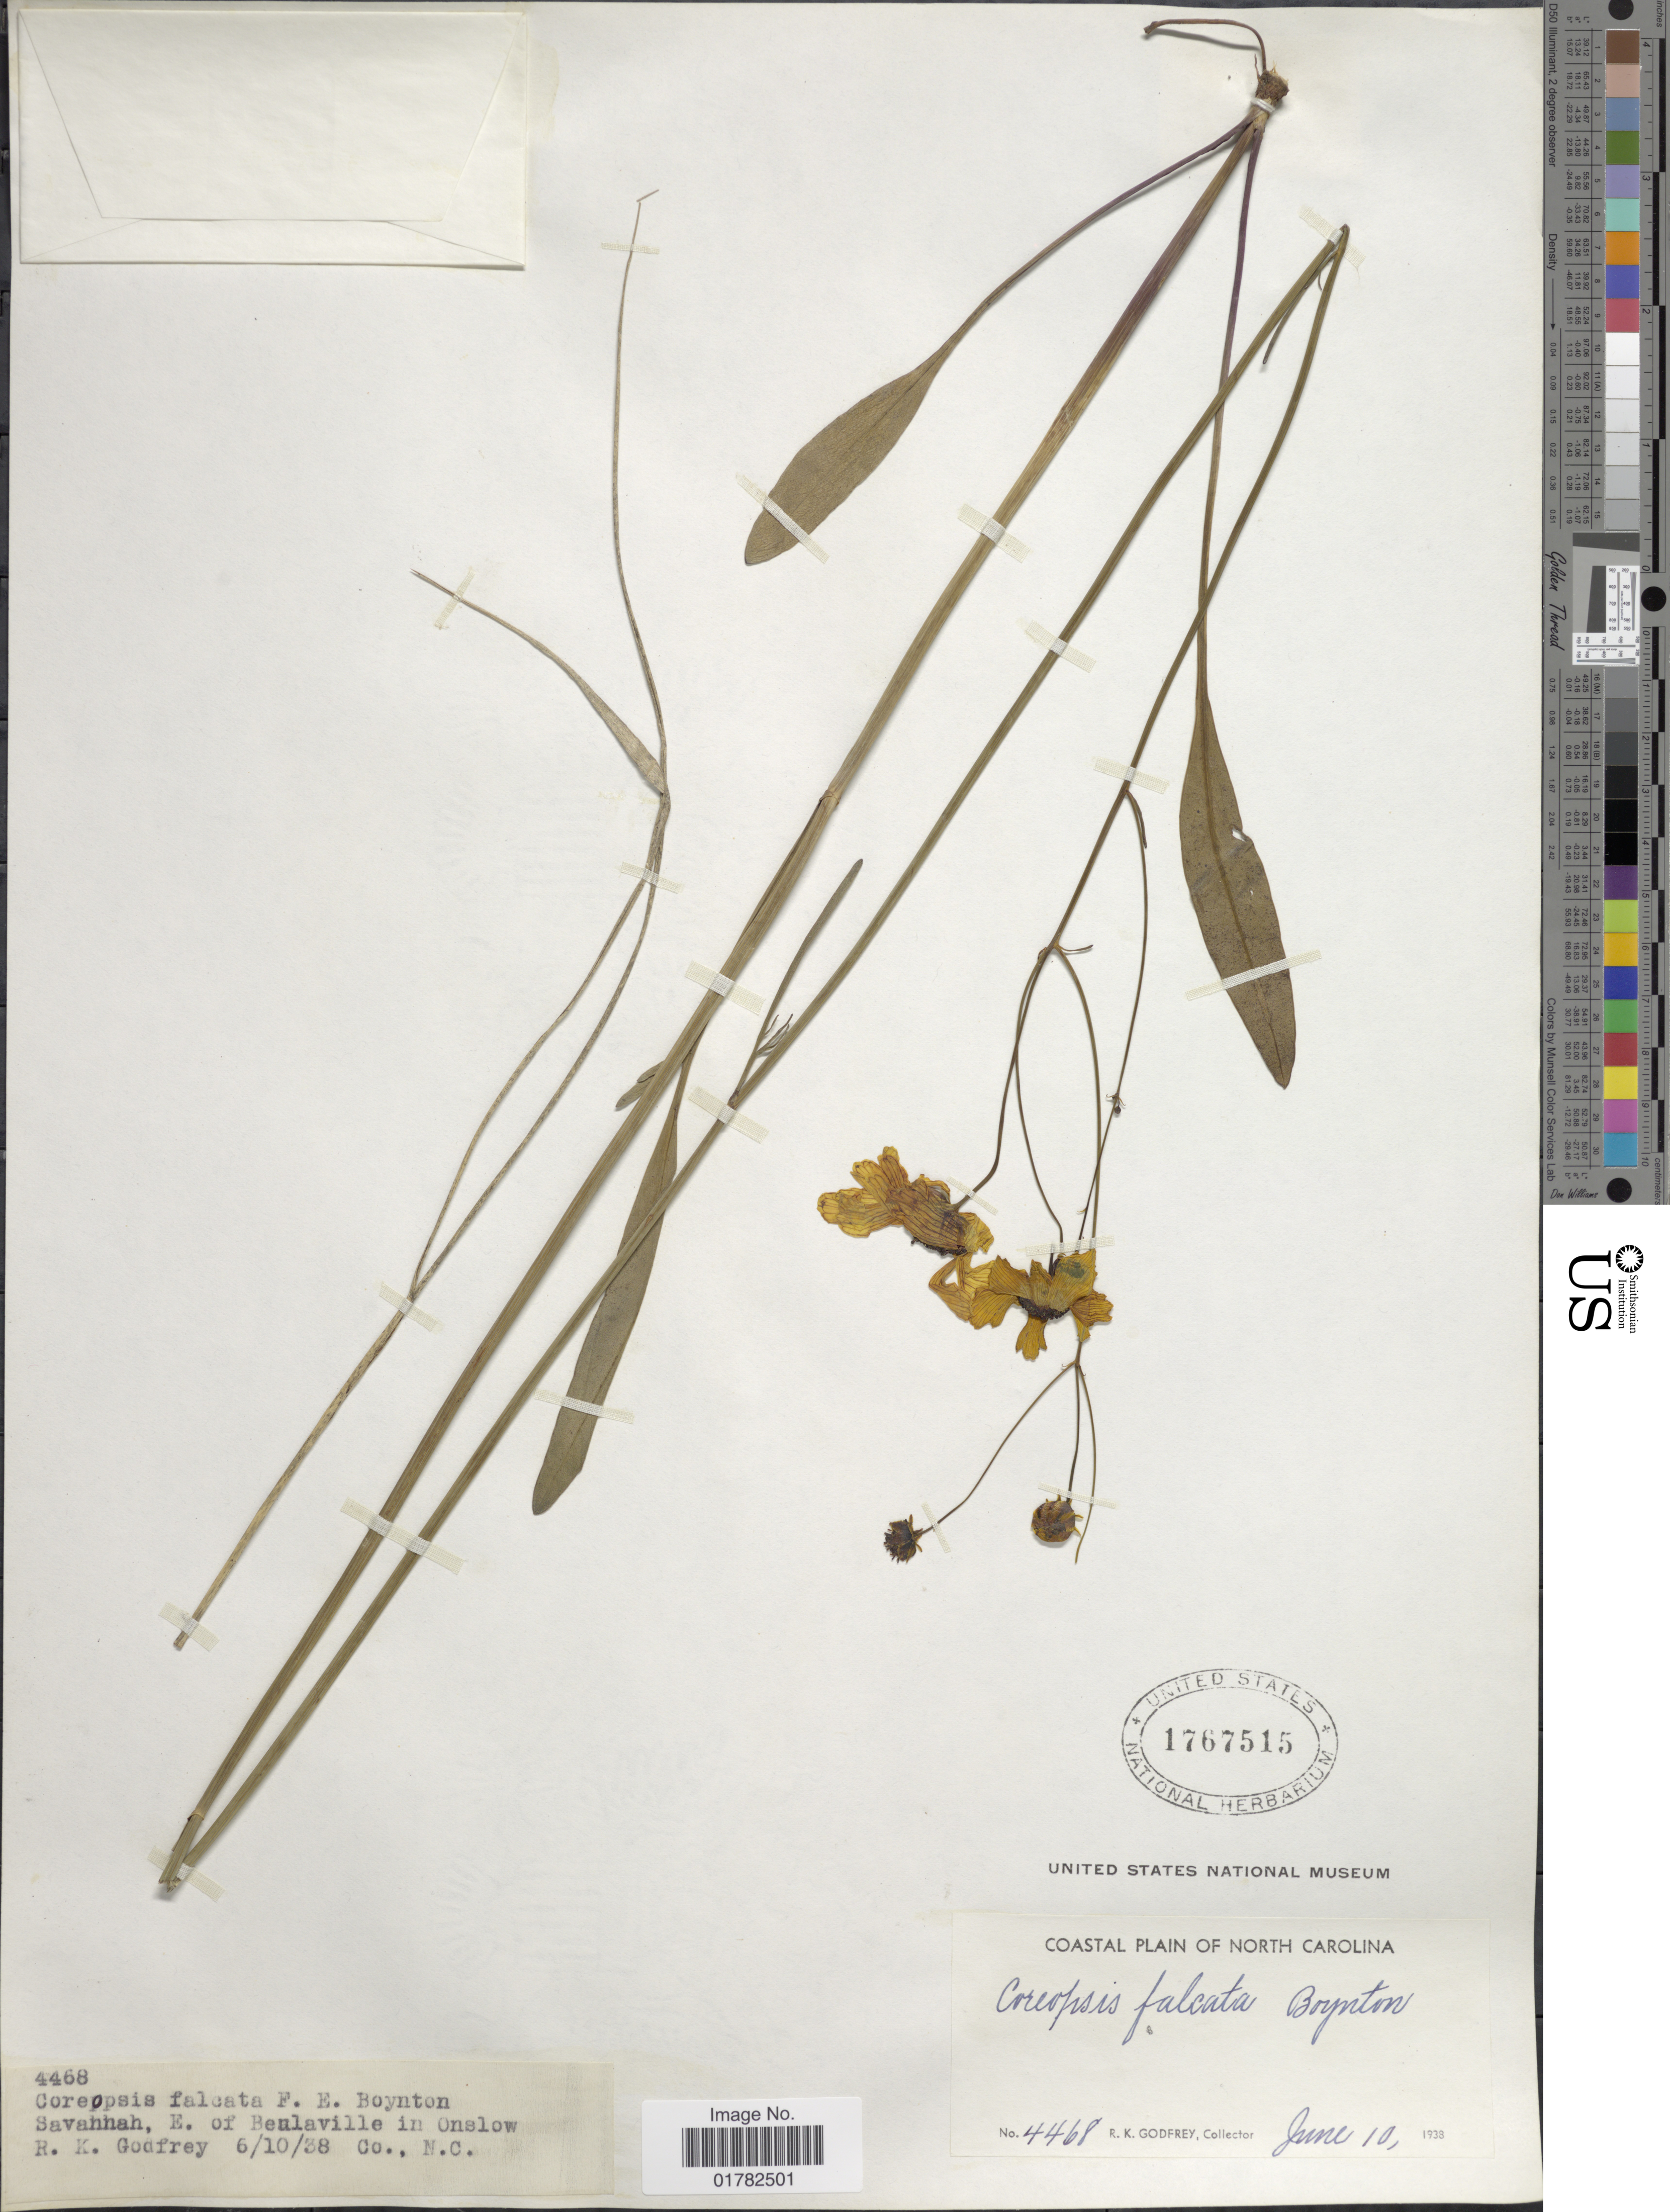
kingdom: Plantae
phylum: Tracheophyta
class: Magnoliopsida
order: Asterales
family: Asteraceae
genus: Coreopsis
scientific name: Coreopsis falcata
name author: F.E. Boynton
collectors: R. K. Godfrey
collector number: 4468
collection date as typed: Transcribed d/m/y: 10/6/38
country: United States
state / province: North Carolina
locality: Savanna, E. of Benlaville in Onslow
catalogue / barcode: US 1767515